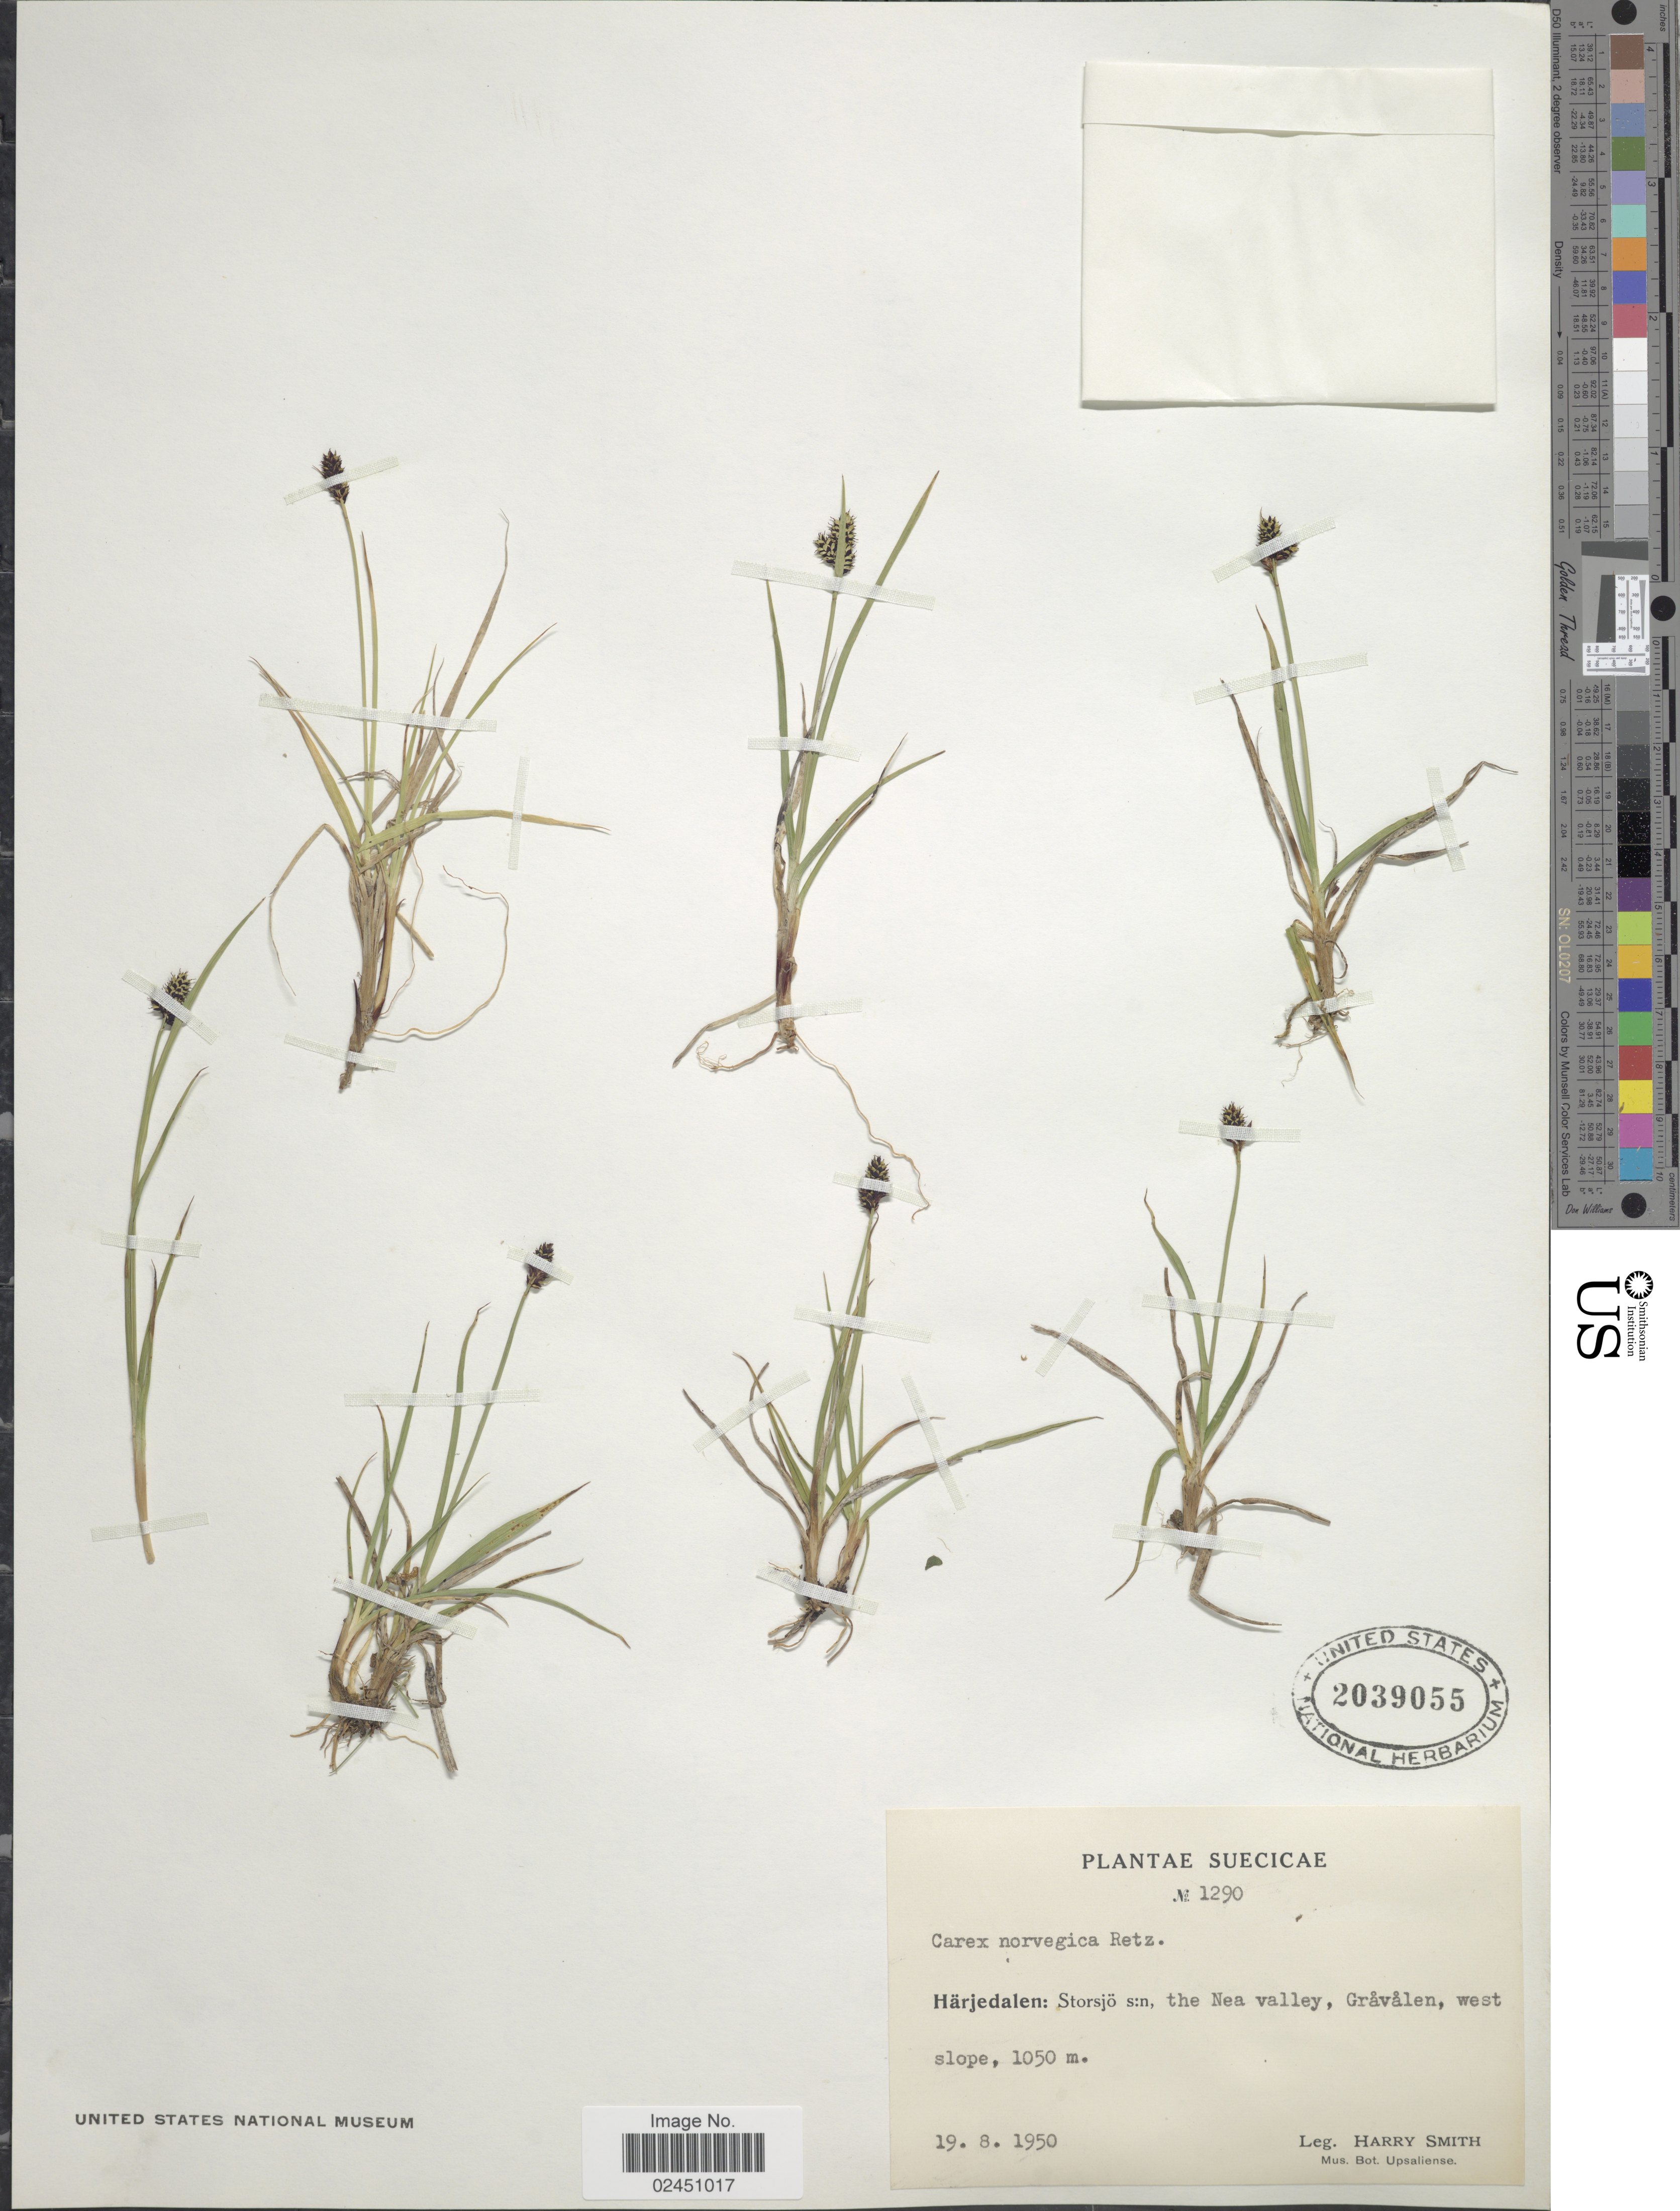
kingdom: Plantae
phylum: Tracheophyta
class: Liliopsida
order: Poales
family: Cyperaceae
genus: Carex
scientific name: Carex norvegica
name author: Retz.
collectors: H. Smith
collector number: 1290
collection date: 1950-08-19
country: Sweden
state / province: Jamtland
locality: Suecicae, Harjedalen: Storsjo s:n, the Nea Valley, Gravalen, west slope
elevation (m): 1050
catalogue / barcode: US 2039055